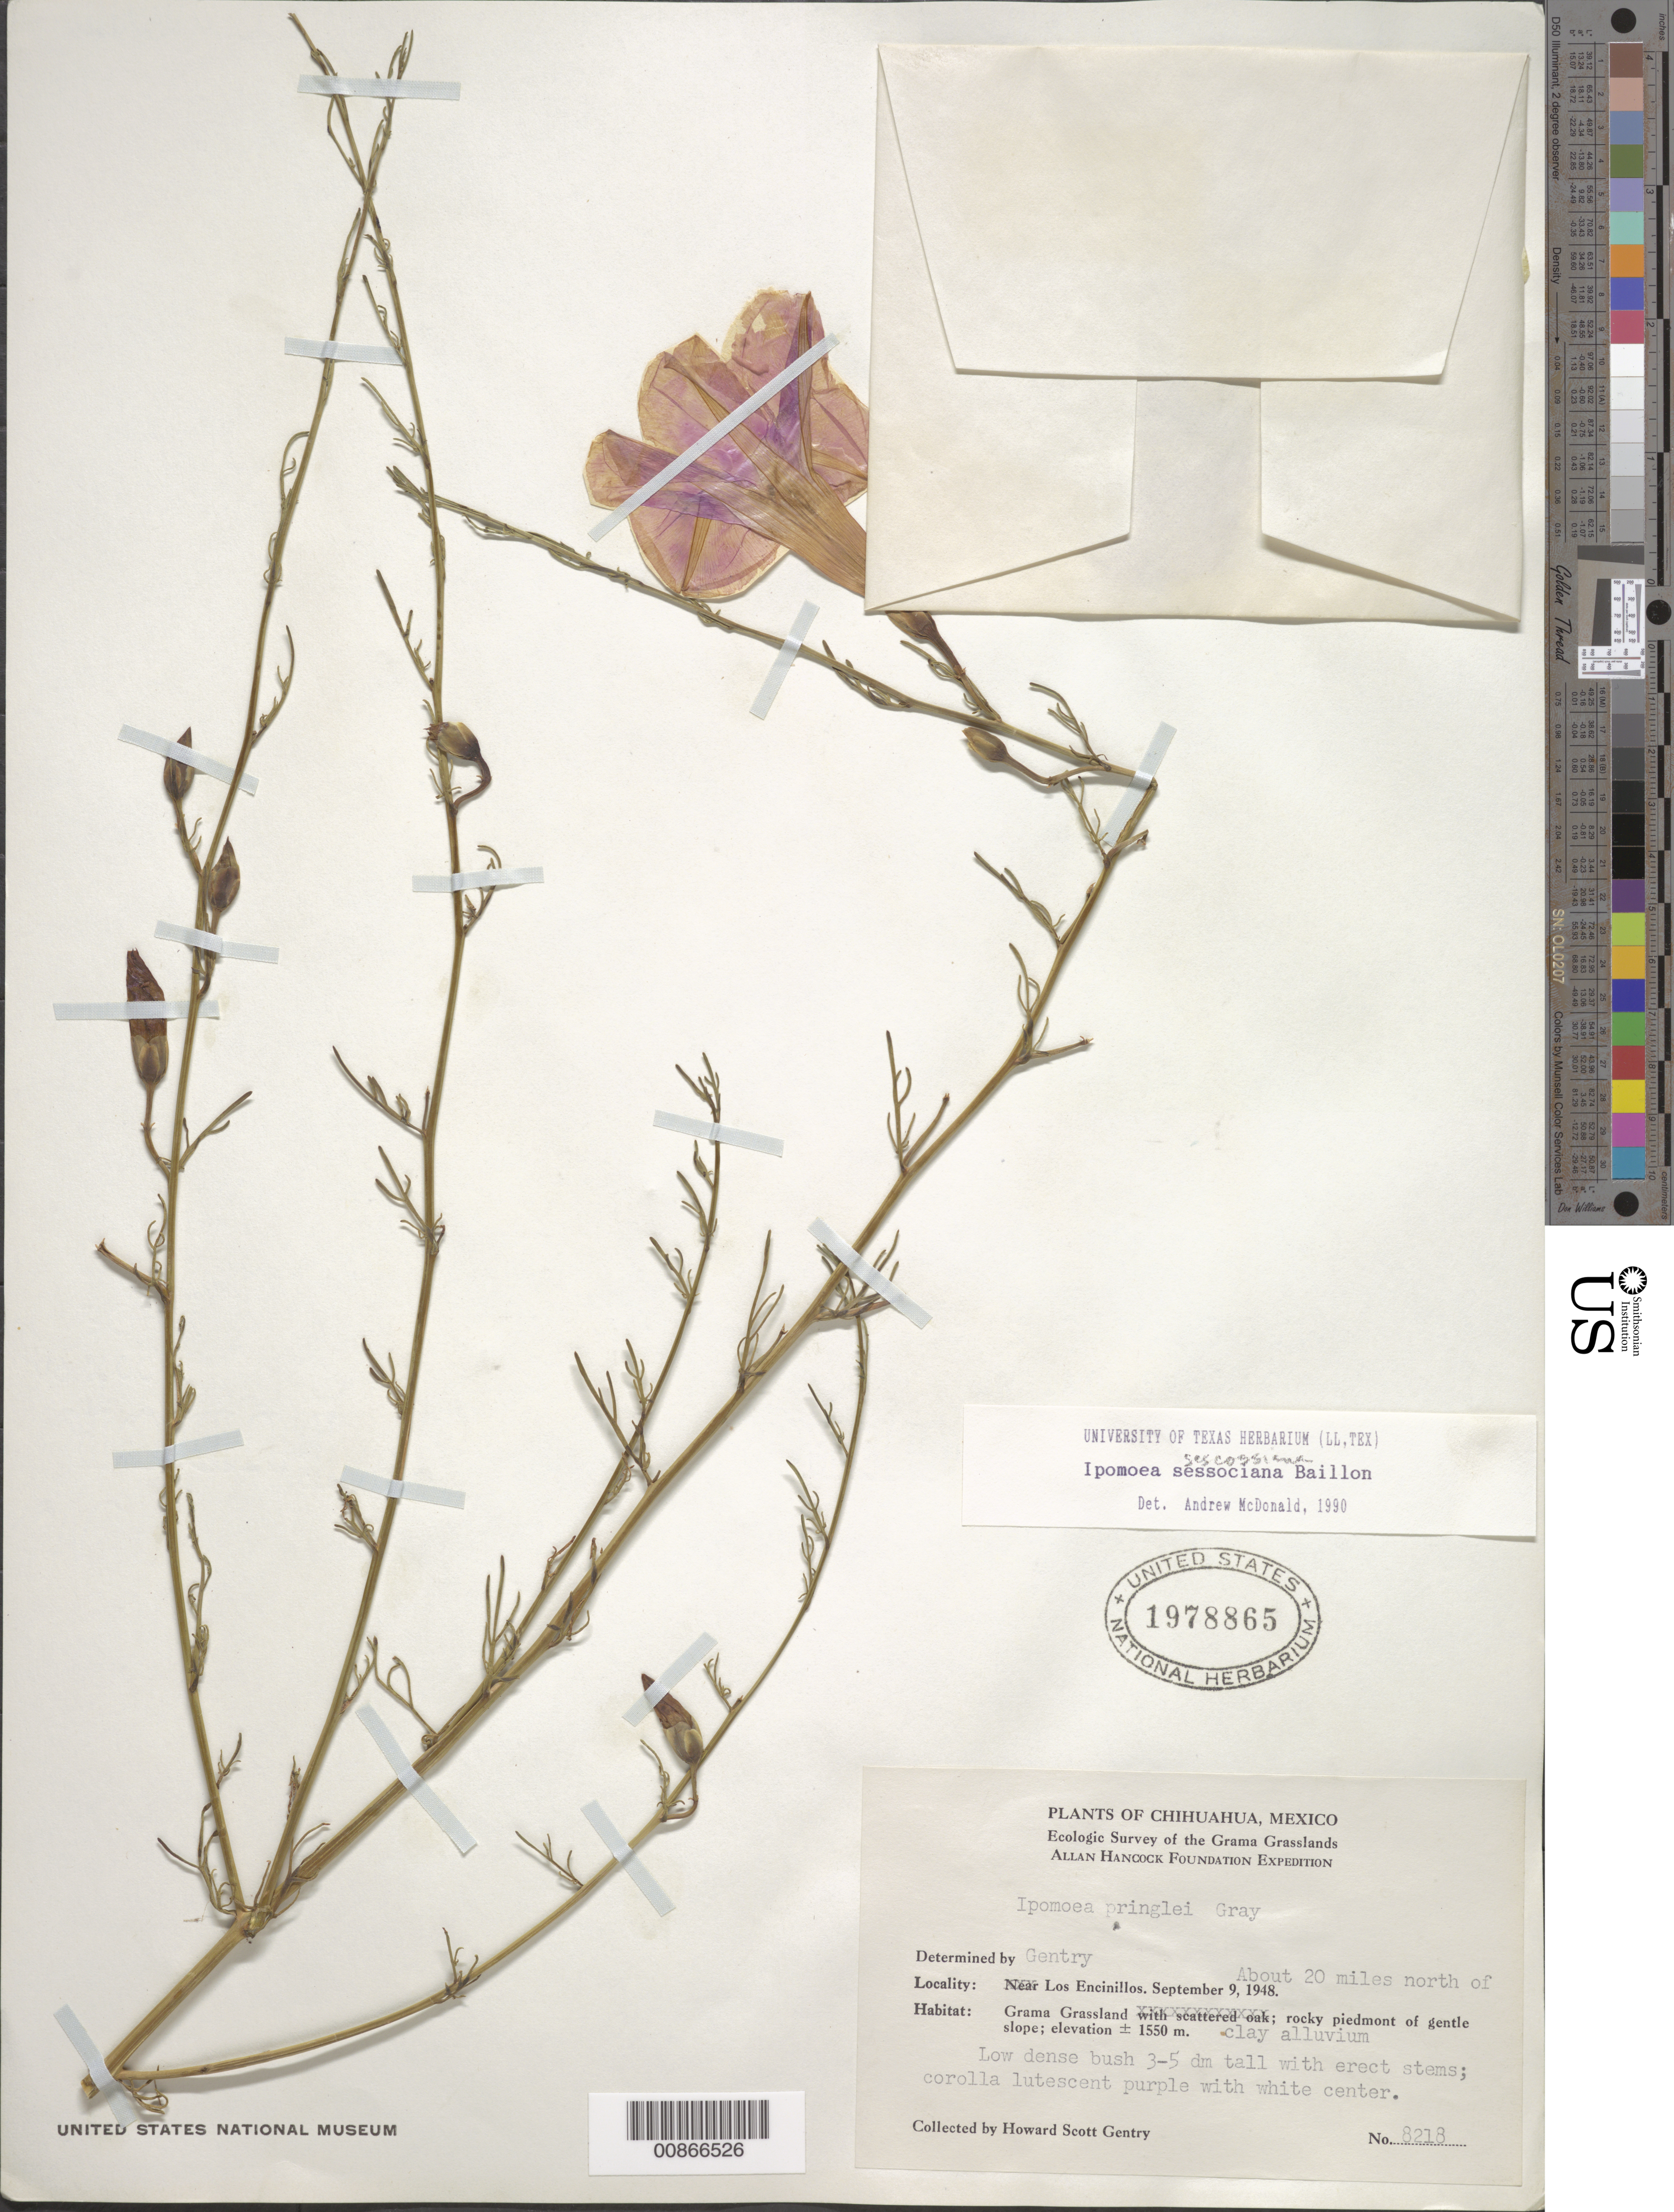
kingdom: Plantae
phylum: Tracheophyta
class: Magnoliopsida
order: Solanales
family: Convolvulaceae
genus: Ipomoea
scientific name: Ipomoea sescossiana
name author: Baill.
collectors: H. S. Gentry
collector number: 8218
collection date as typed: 09 Sep 1948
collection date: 1948-09-09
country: Mexico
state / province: Chihuahua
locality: About 20 miles north of Los Encinillos.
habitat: Grama Grassland; rocky piedmont of gentle slope.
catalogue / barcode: US 1978865